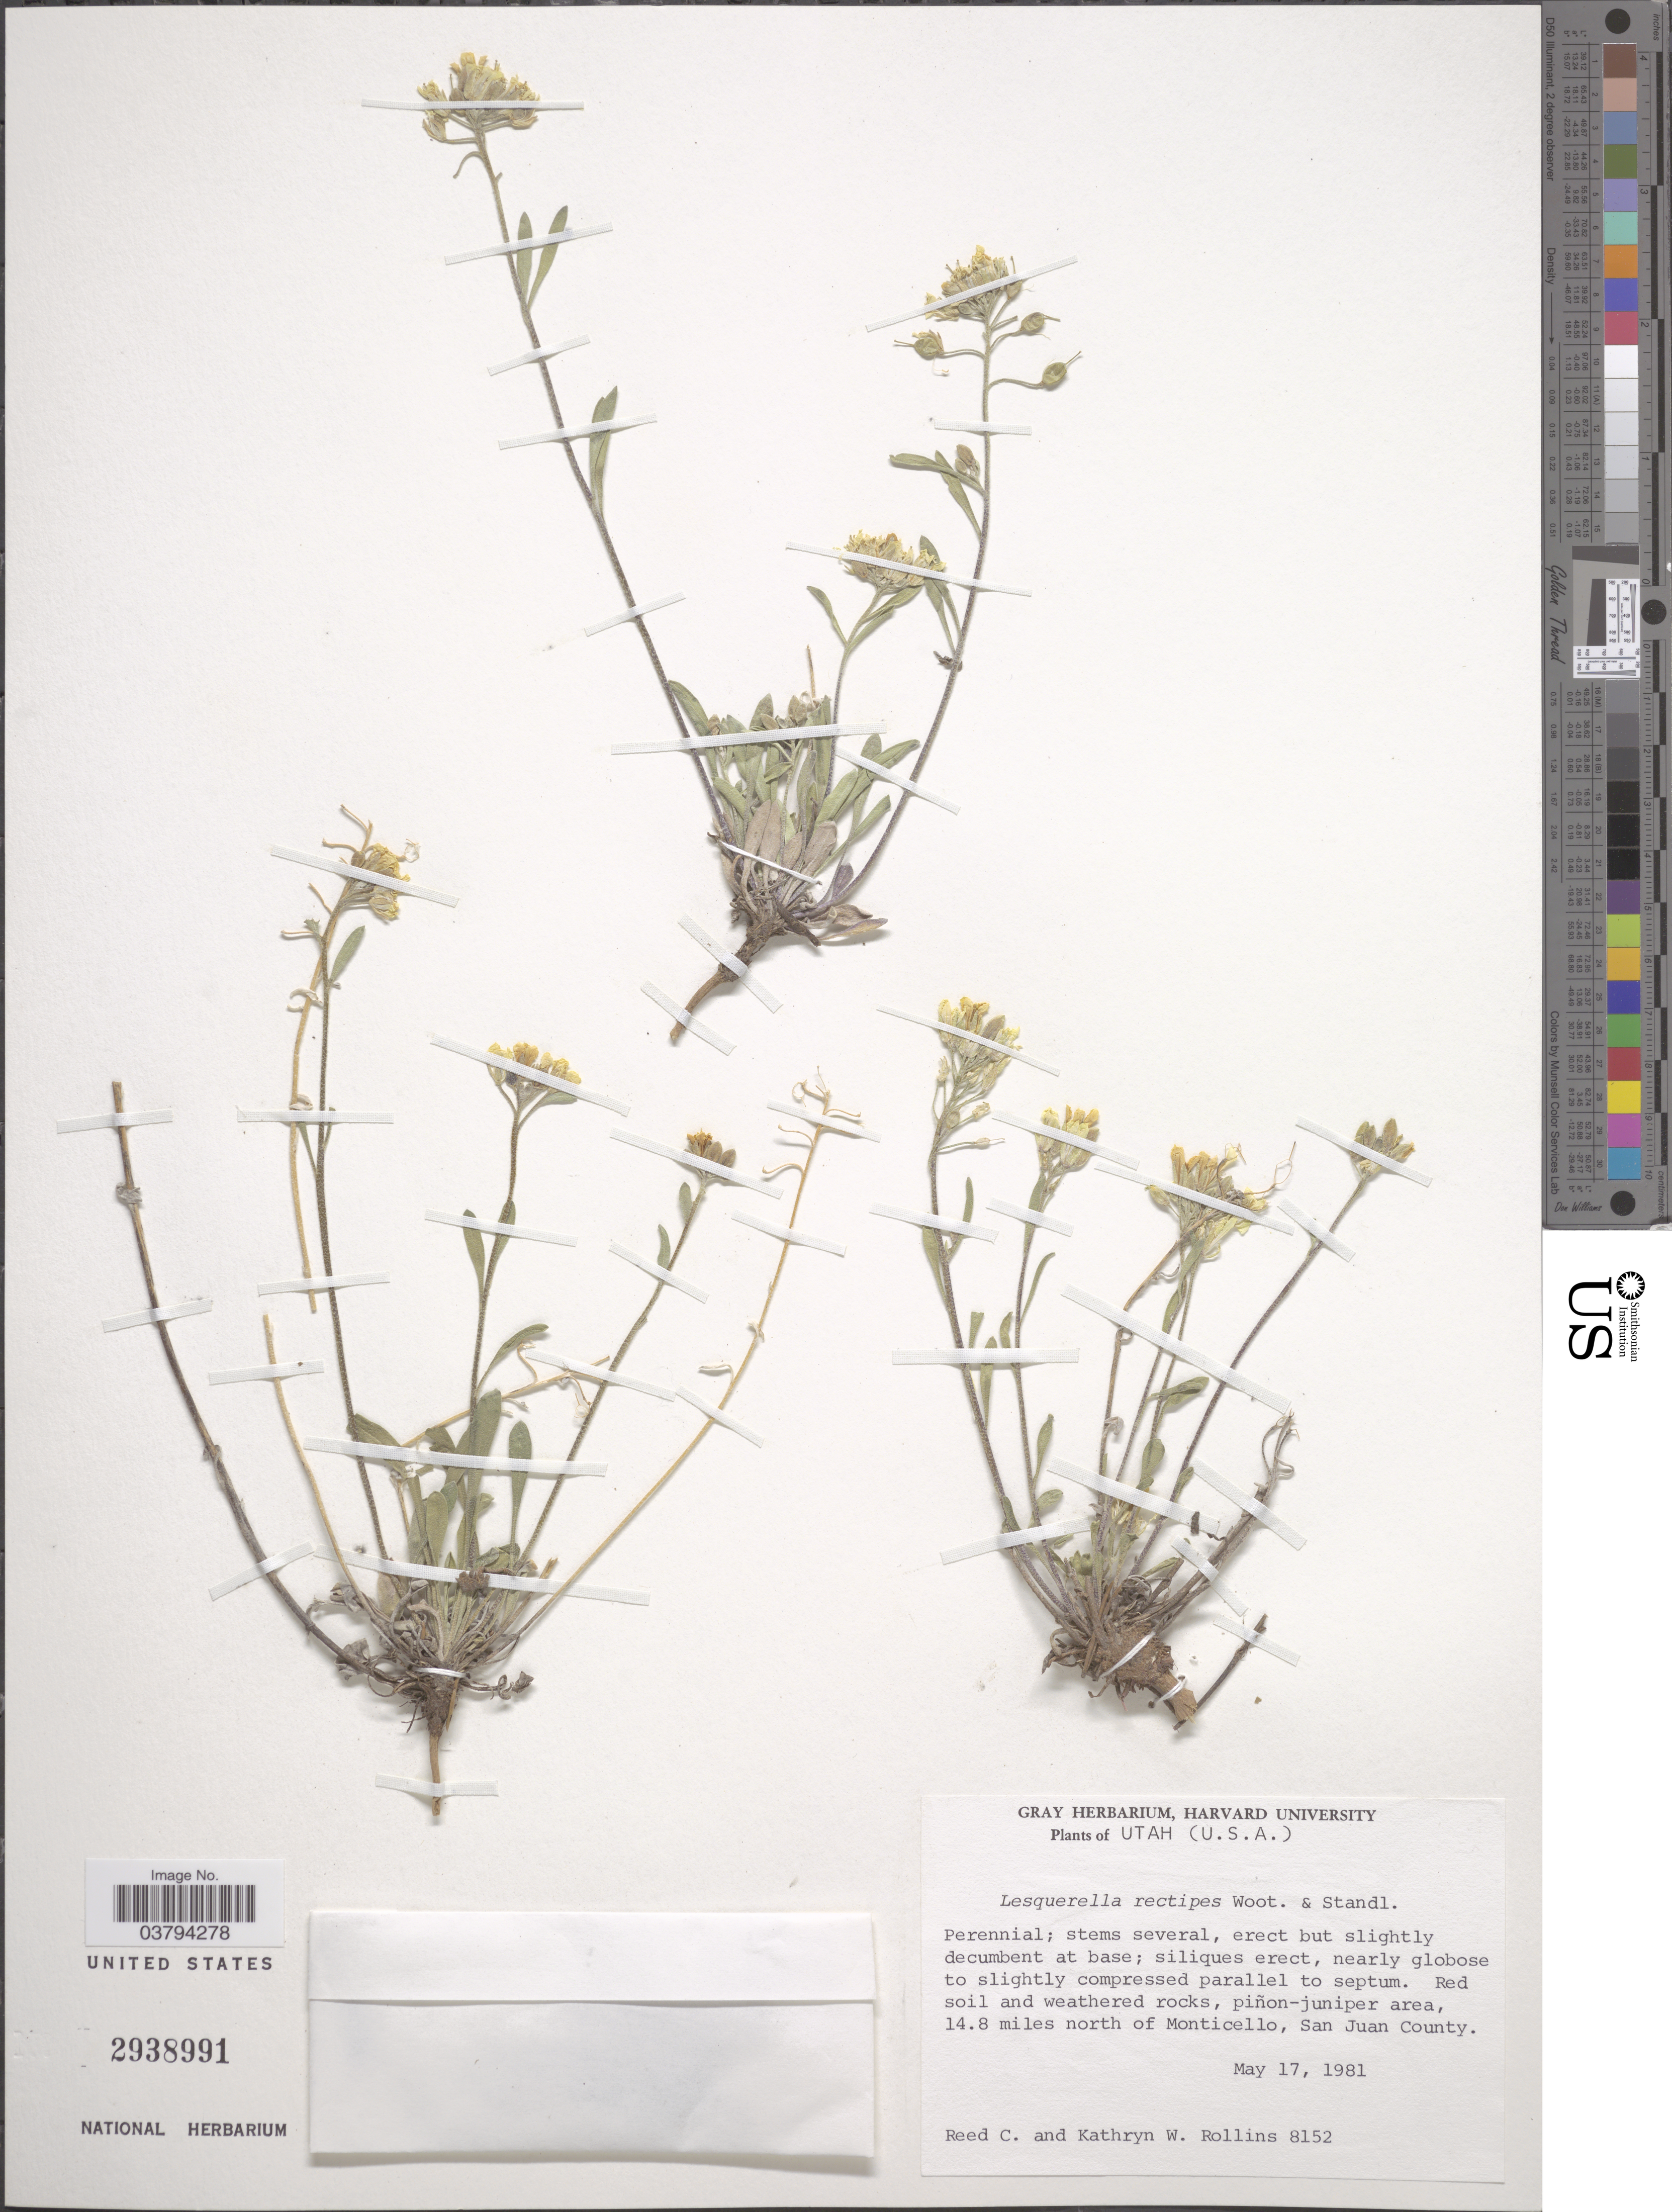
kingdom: Plantae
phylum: Tracheophyta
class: Magnoliopsida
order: Brassicales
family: Brassicaceae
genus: Lesquerella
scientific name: Lesquerella rectipes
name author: Wooton & Standl.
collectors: R. C. Rollins & K. W. Rollins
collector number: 8152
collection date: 1981-05-17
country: United States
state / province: Utah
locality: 14.8 miles north of Monticello, San Juan County.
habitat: pinon-juniper area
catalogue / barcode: US 2938991